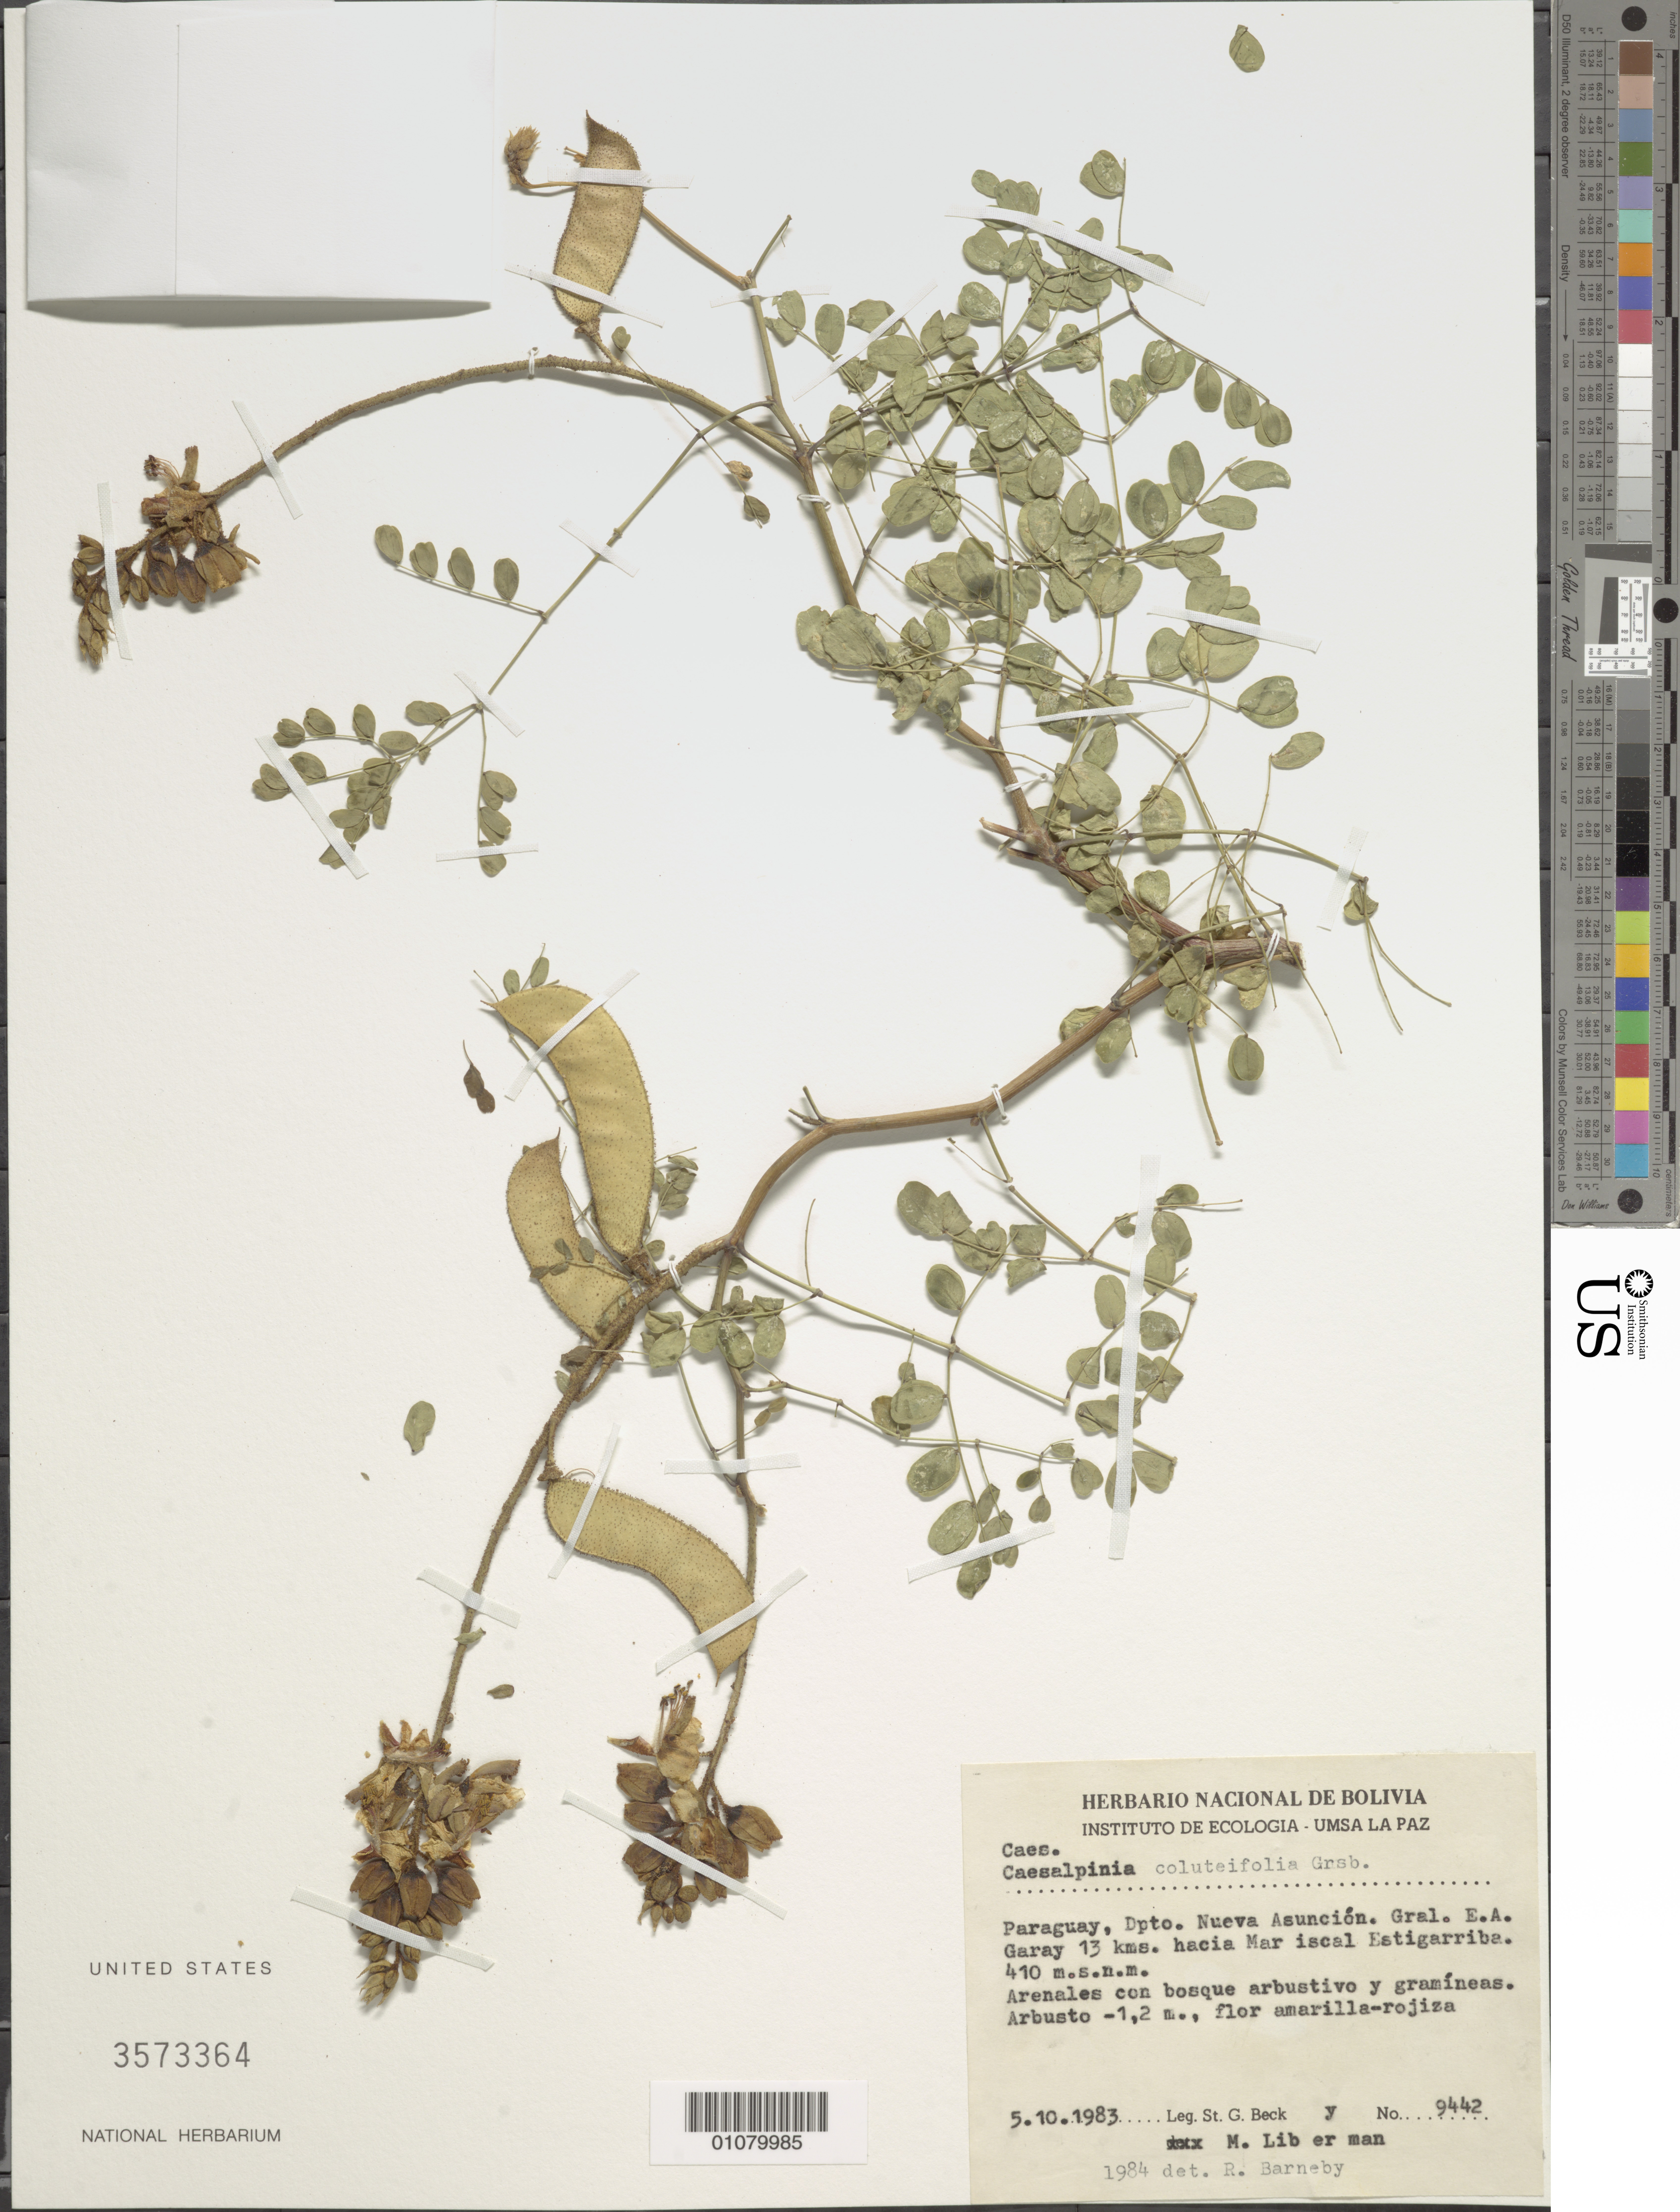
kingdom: Plantae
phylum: Tracheophyta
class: Magnoliopsida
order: Fabales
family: Fabaceae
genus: Erythrostemon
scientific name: Erythrostemon coluteifolius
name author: (Griseb.) Gagnon & G.P. Lewis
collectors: S. G. Beck & M. Liberman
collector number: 9442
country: Paraguay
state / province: Boquerón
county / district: Nueva Asuncion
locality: Gral. E.A. Garay, hacia Mar iscal Estigarriba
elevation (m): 410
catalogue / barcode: US 3573364